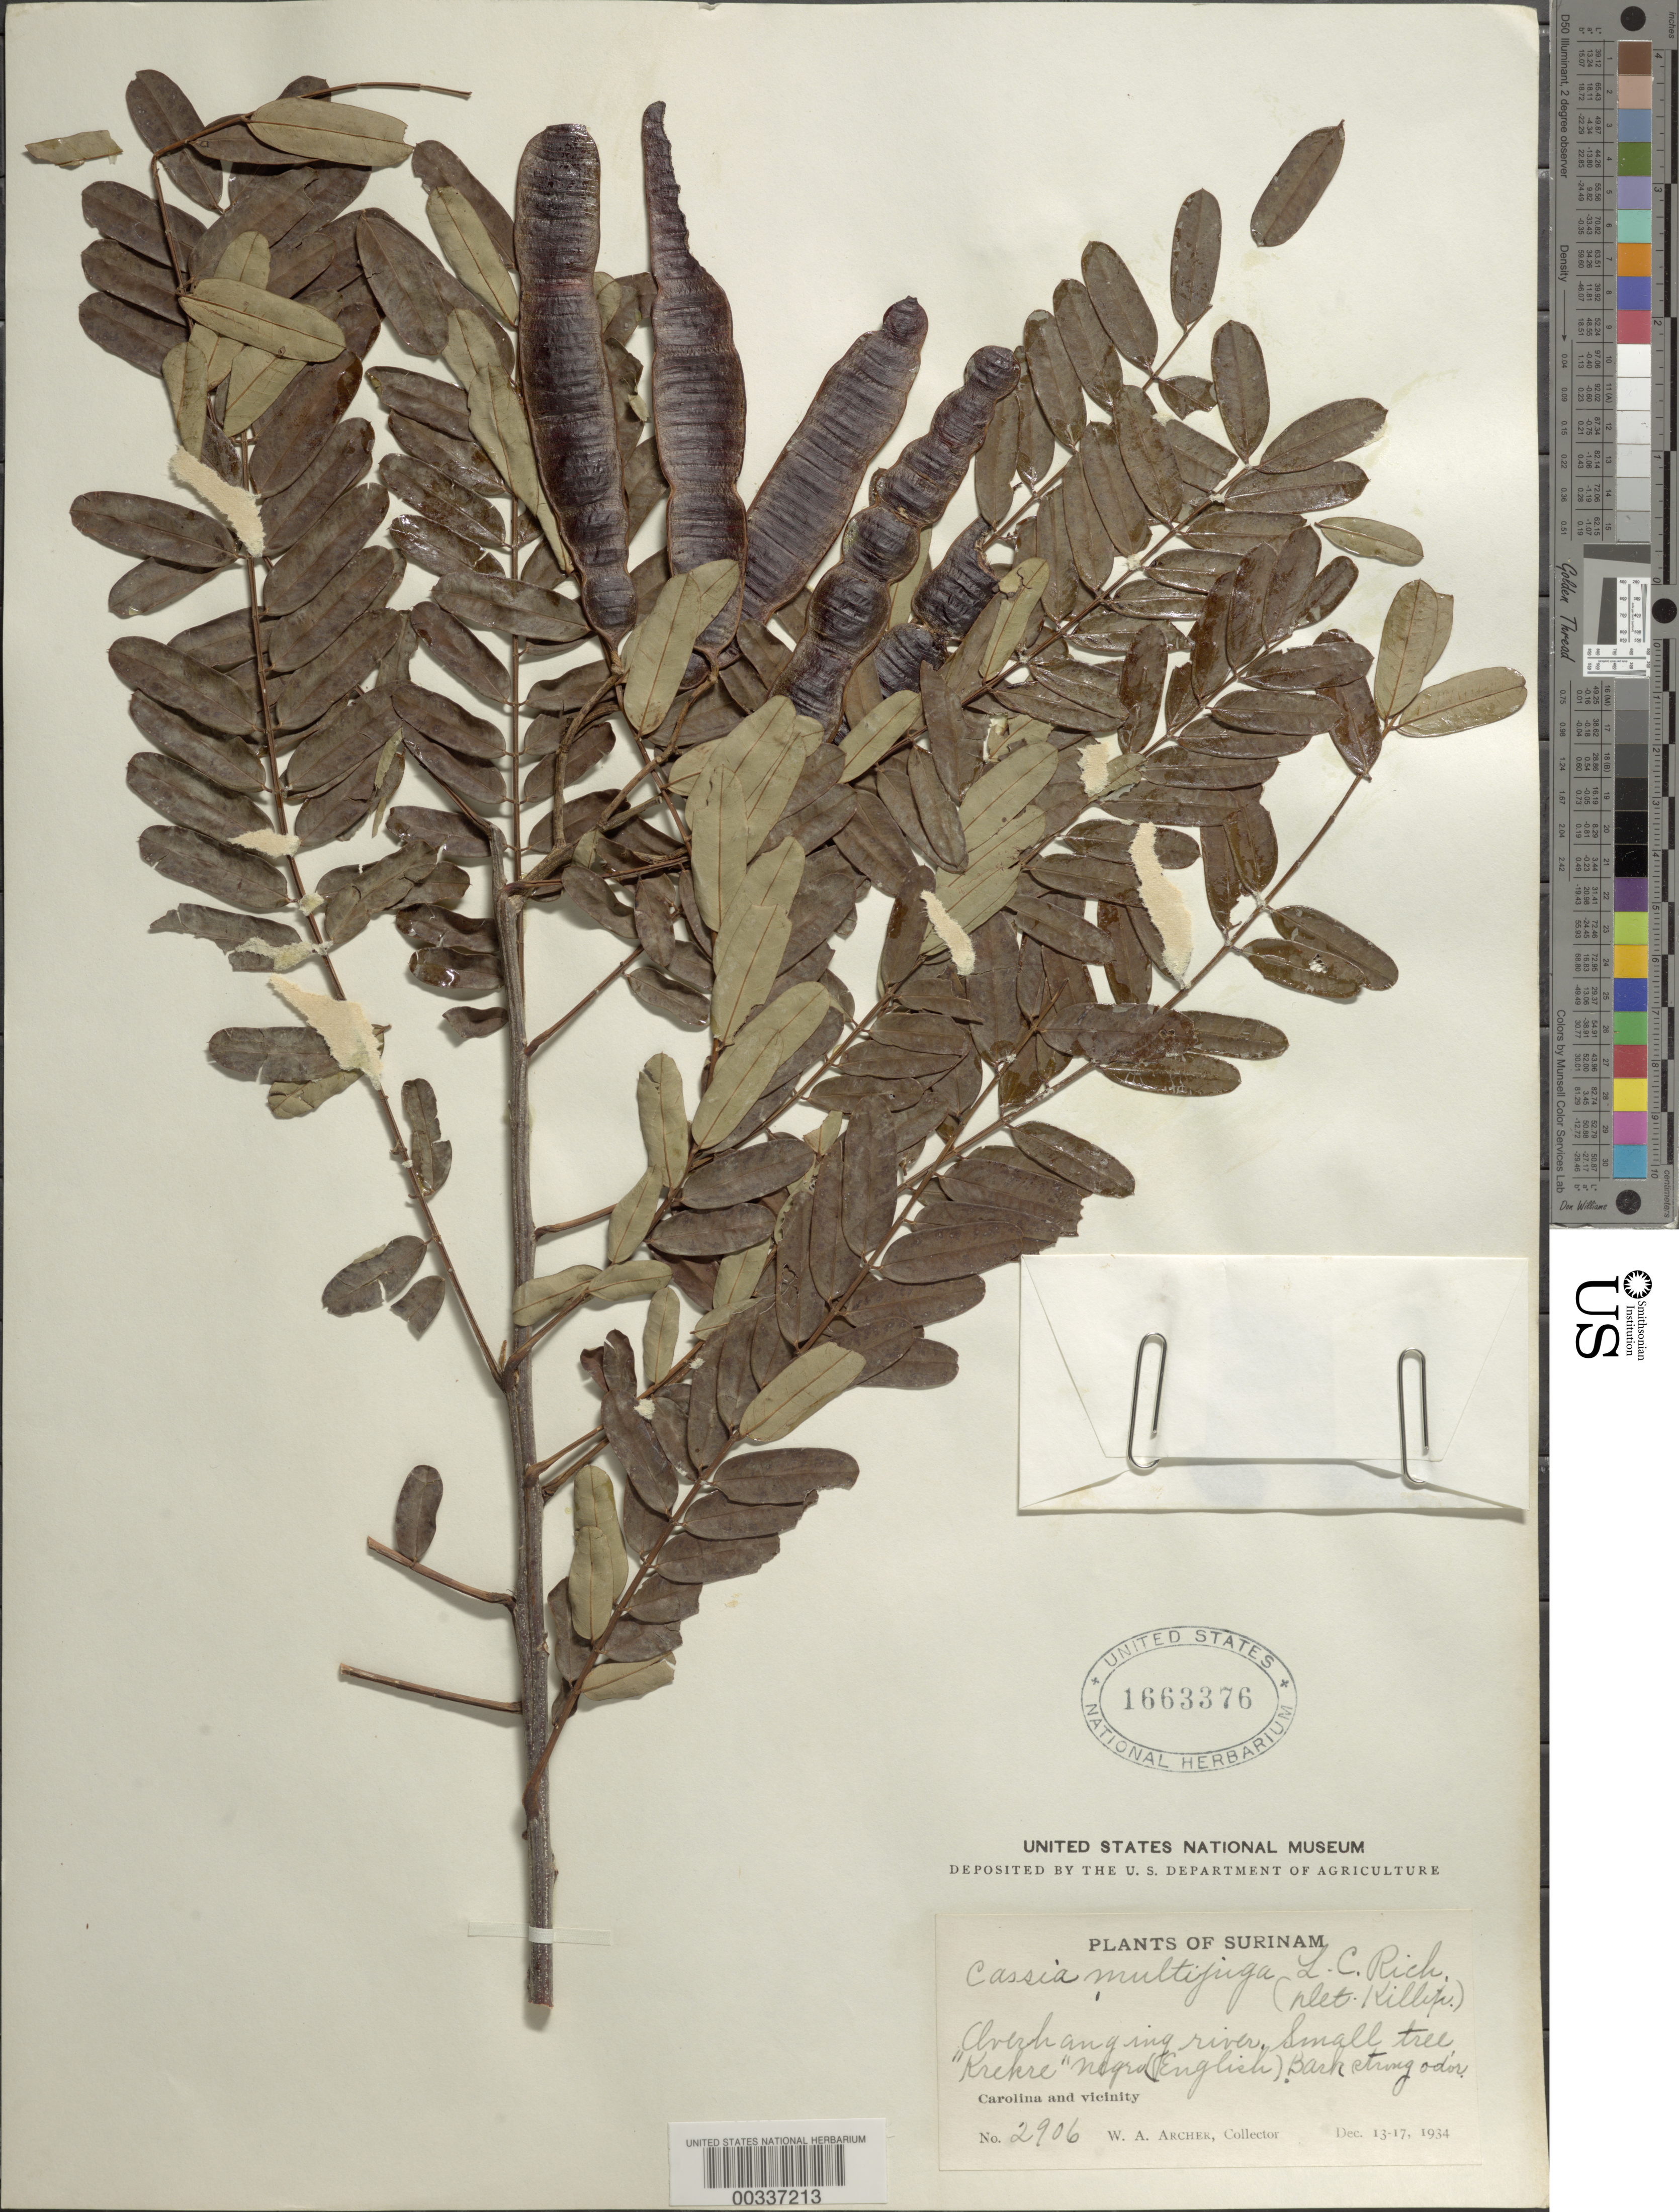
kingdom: Plantae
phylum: Tracheophyta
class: Magnoliopsida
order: Fabales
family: Fabaceae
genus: Senna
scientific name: Senna multijuga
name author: (Rich.) H.S. Irwin & Barneby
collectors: W. A. Archer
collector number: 2906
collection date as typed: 13 Dec 1934 to 17 Dec 1934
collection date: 1934-12-13/1934-12-17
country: Suriname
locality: Carolina and vicinity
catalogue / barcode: US 1663376